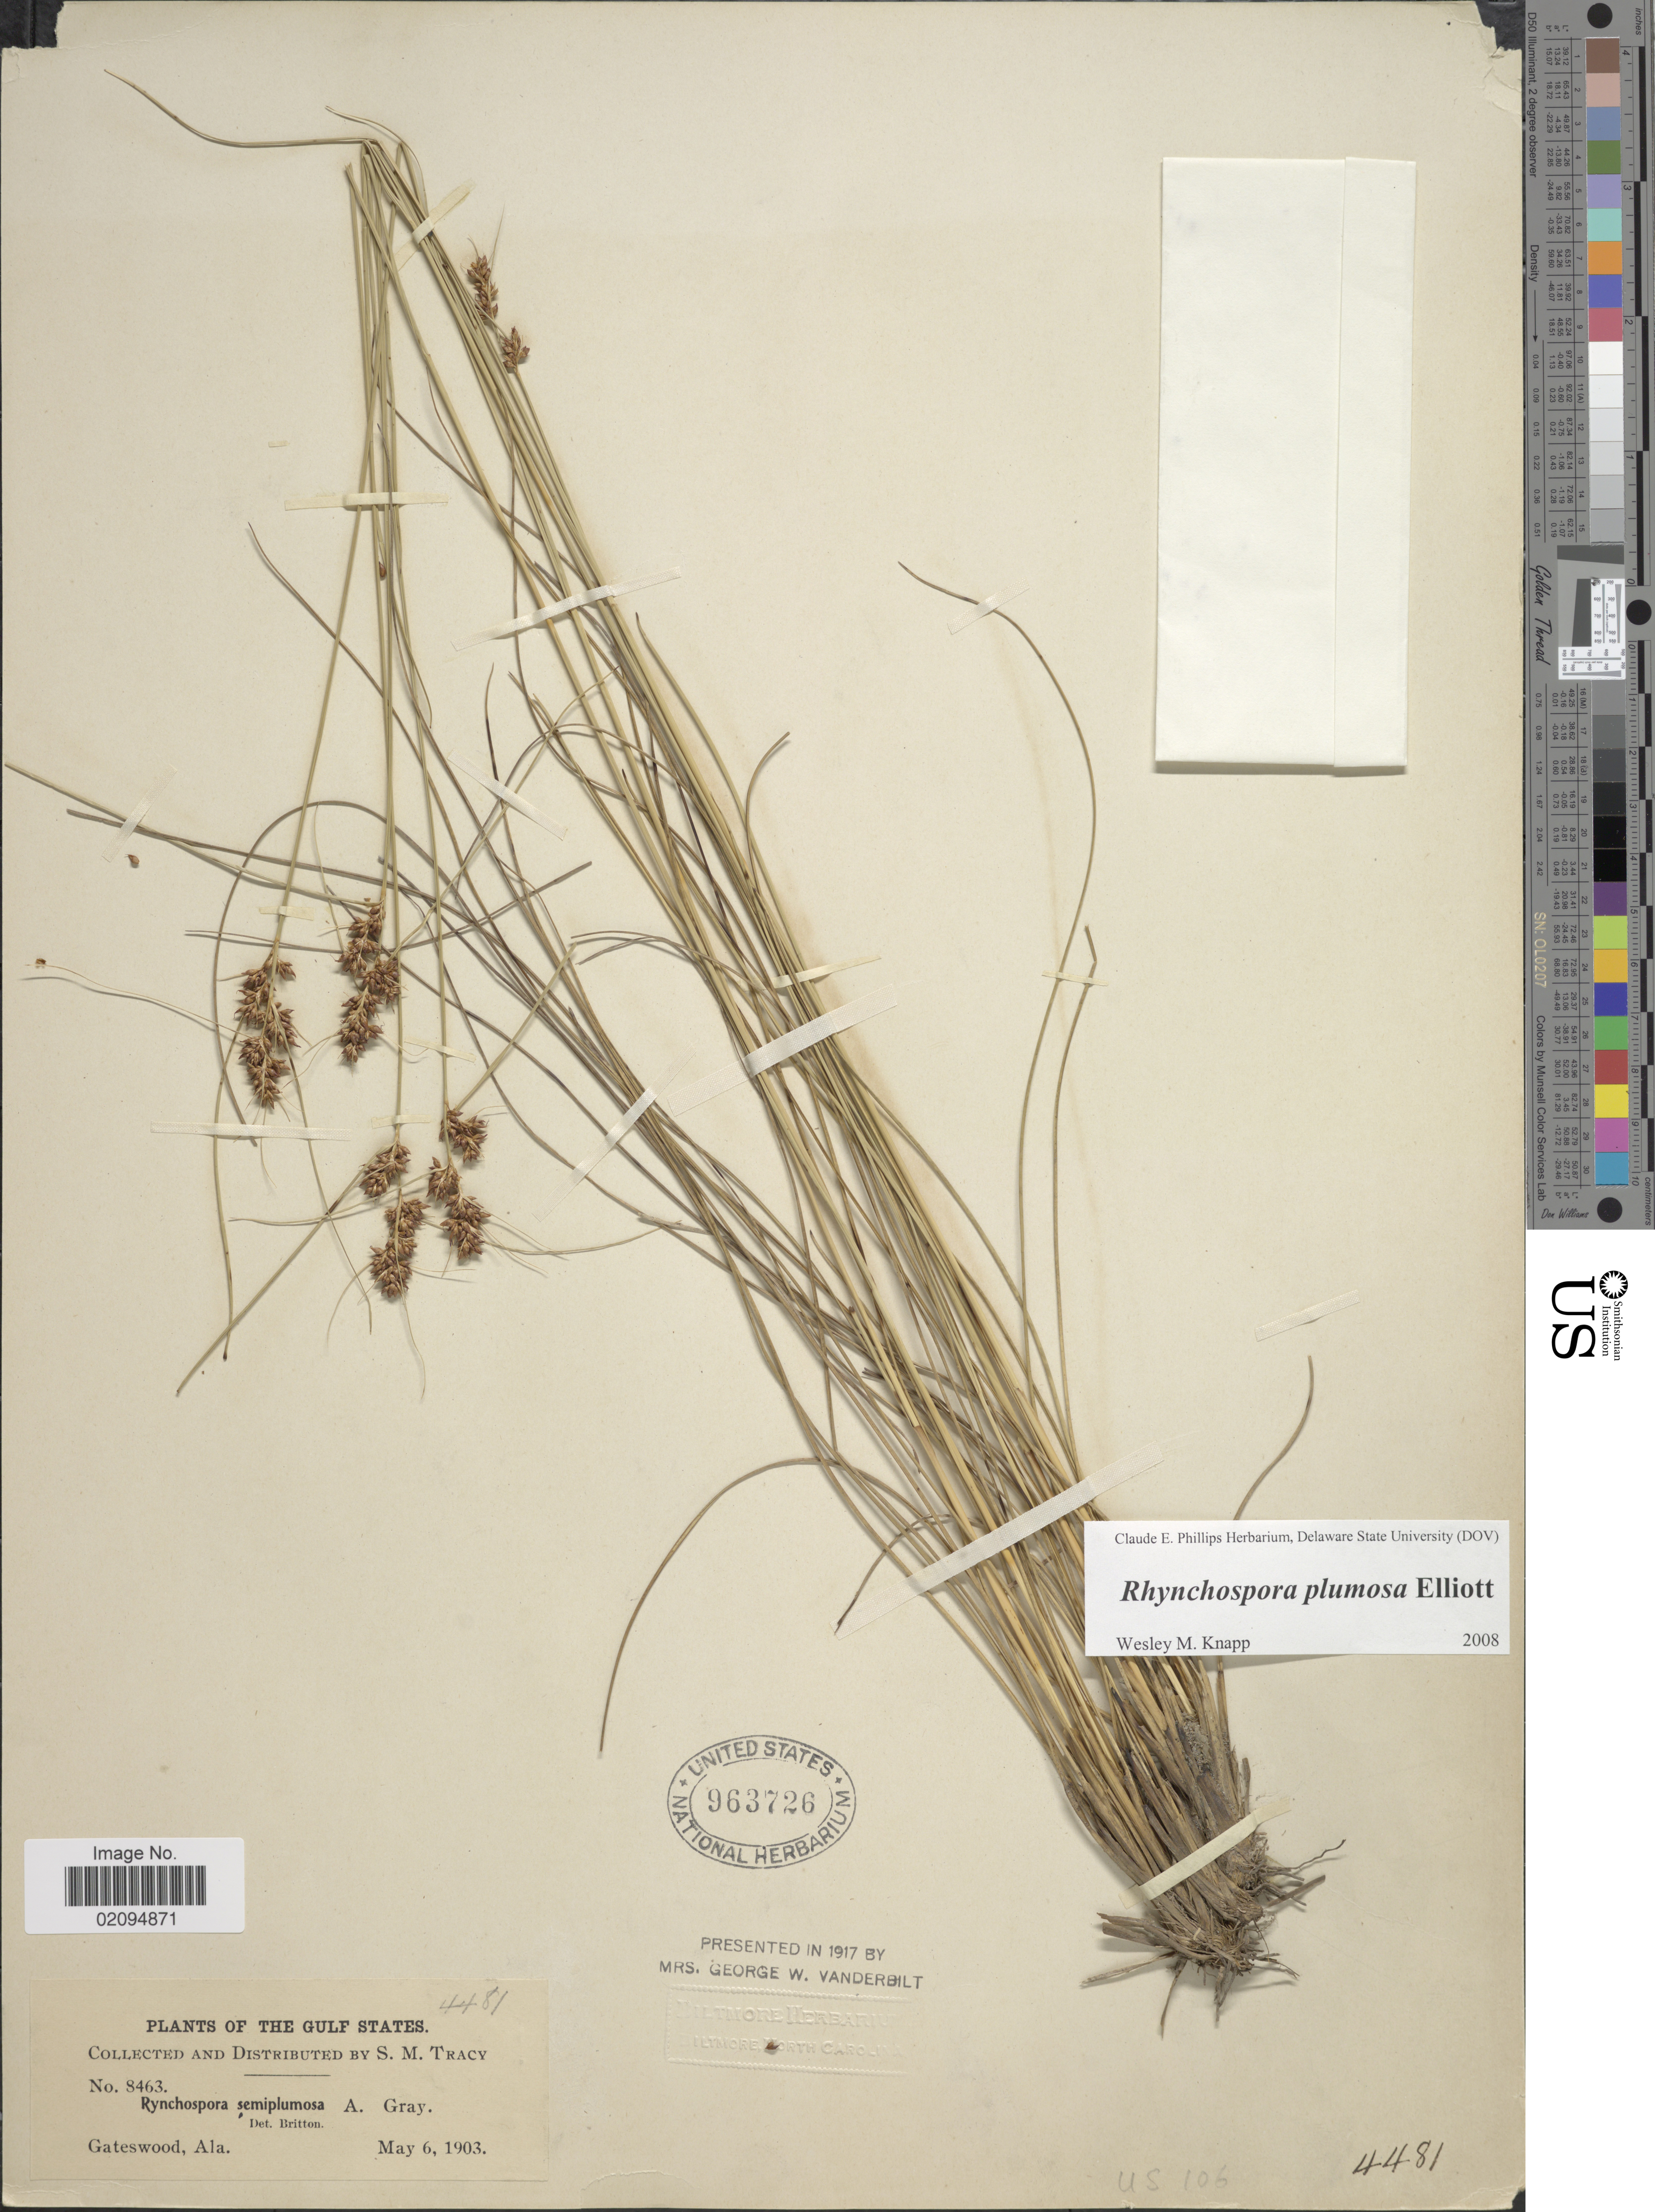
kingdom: Plantae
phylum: Tracheophyta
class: Liliopsida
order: Poales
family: Cyperaceae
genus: Rhynchospora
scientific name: Rhynchospora plumosa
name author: Elliott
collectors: S. M. Tracy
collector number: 8463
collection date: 1903-05-06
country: United States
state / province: Alabama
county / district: Baldwin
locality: Gateswood, The Gulf States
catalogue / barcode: US 963726